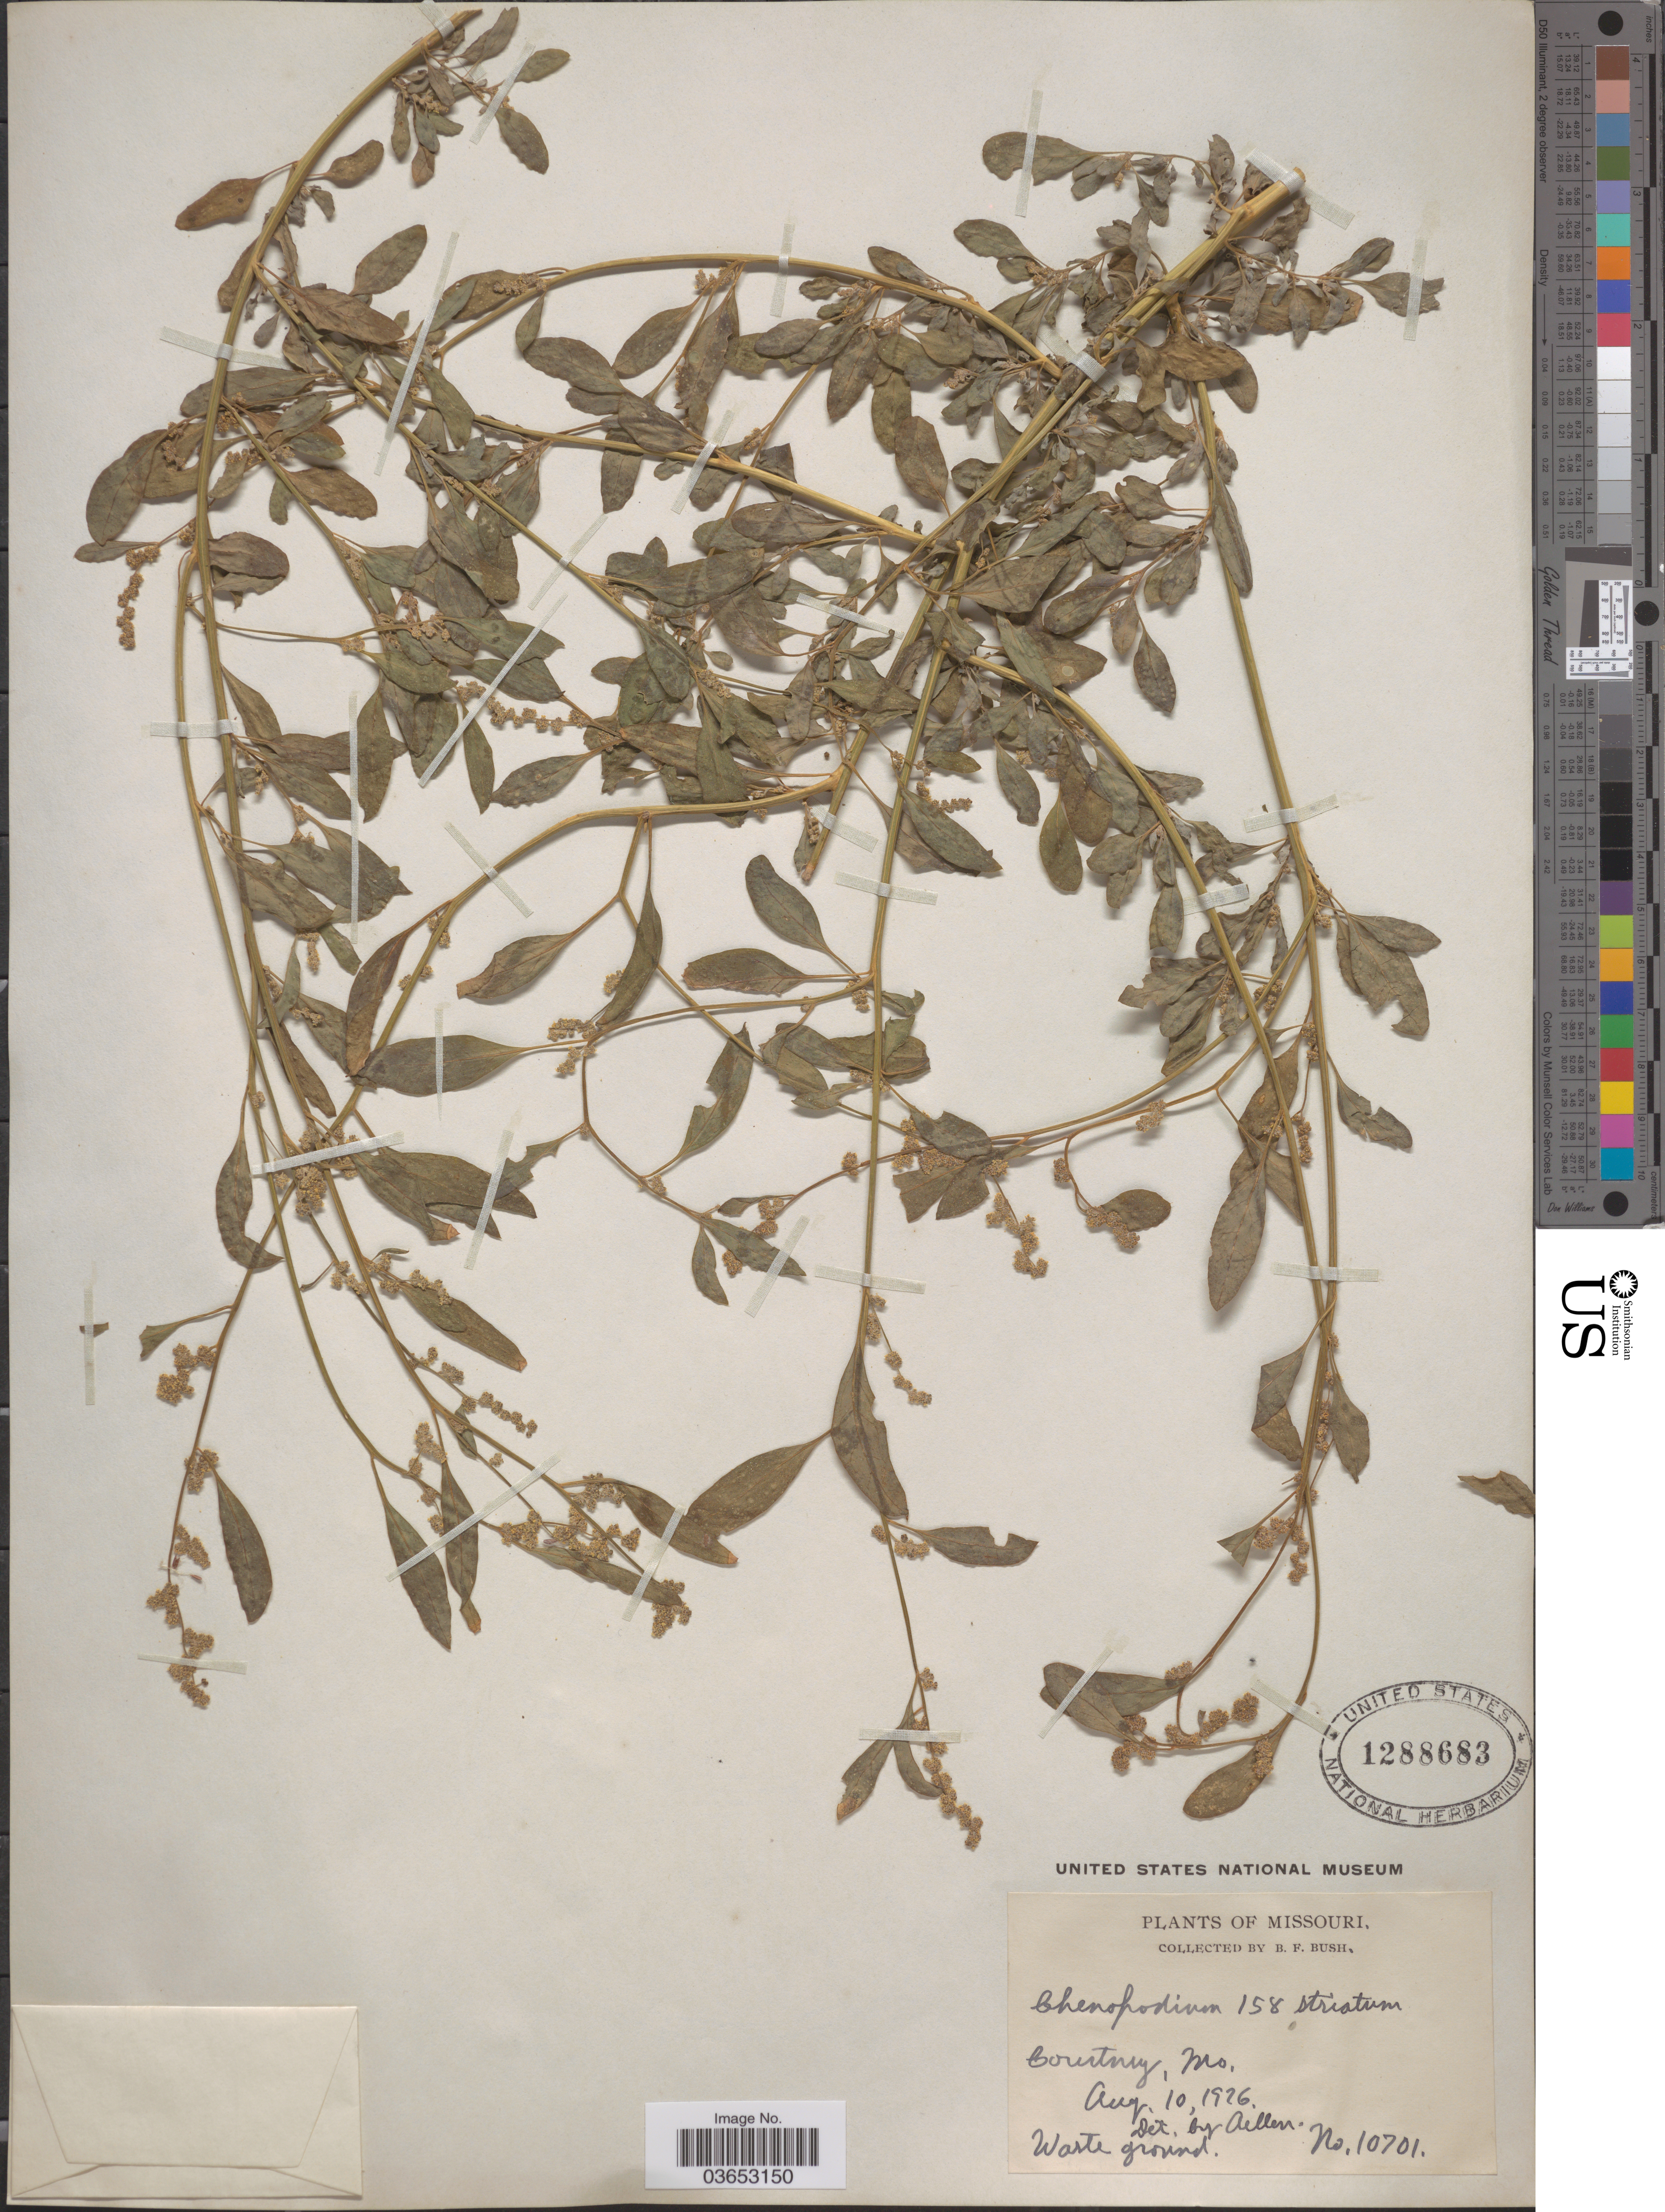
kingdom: Plantae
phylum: Tracheophyta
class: Magnoliopsida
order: Caryophyllales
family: Amaranthaceae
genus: Chenopodium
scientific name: Chenopodium glaucophyllum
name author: Aellen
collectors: B. F. Bush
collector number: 10701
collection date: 1926-08-10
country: United States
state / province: Missouri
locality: Courtney.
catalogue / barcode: US 1288683